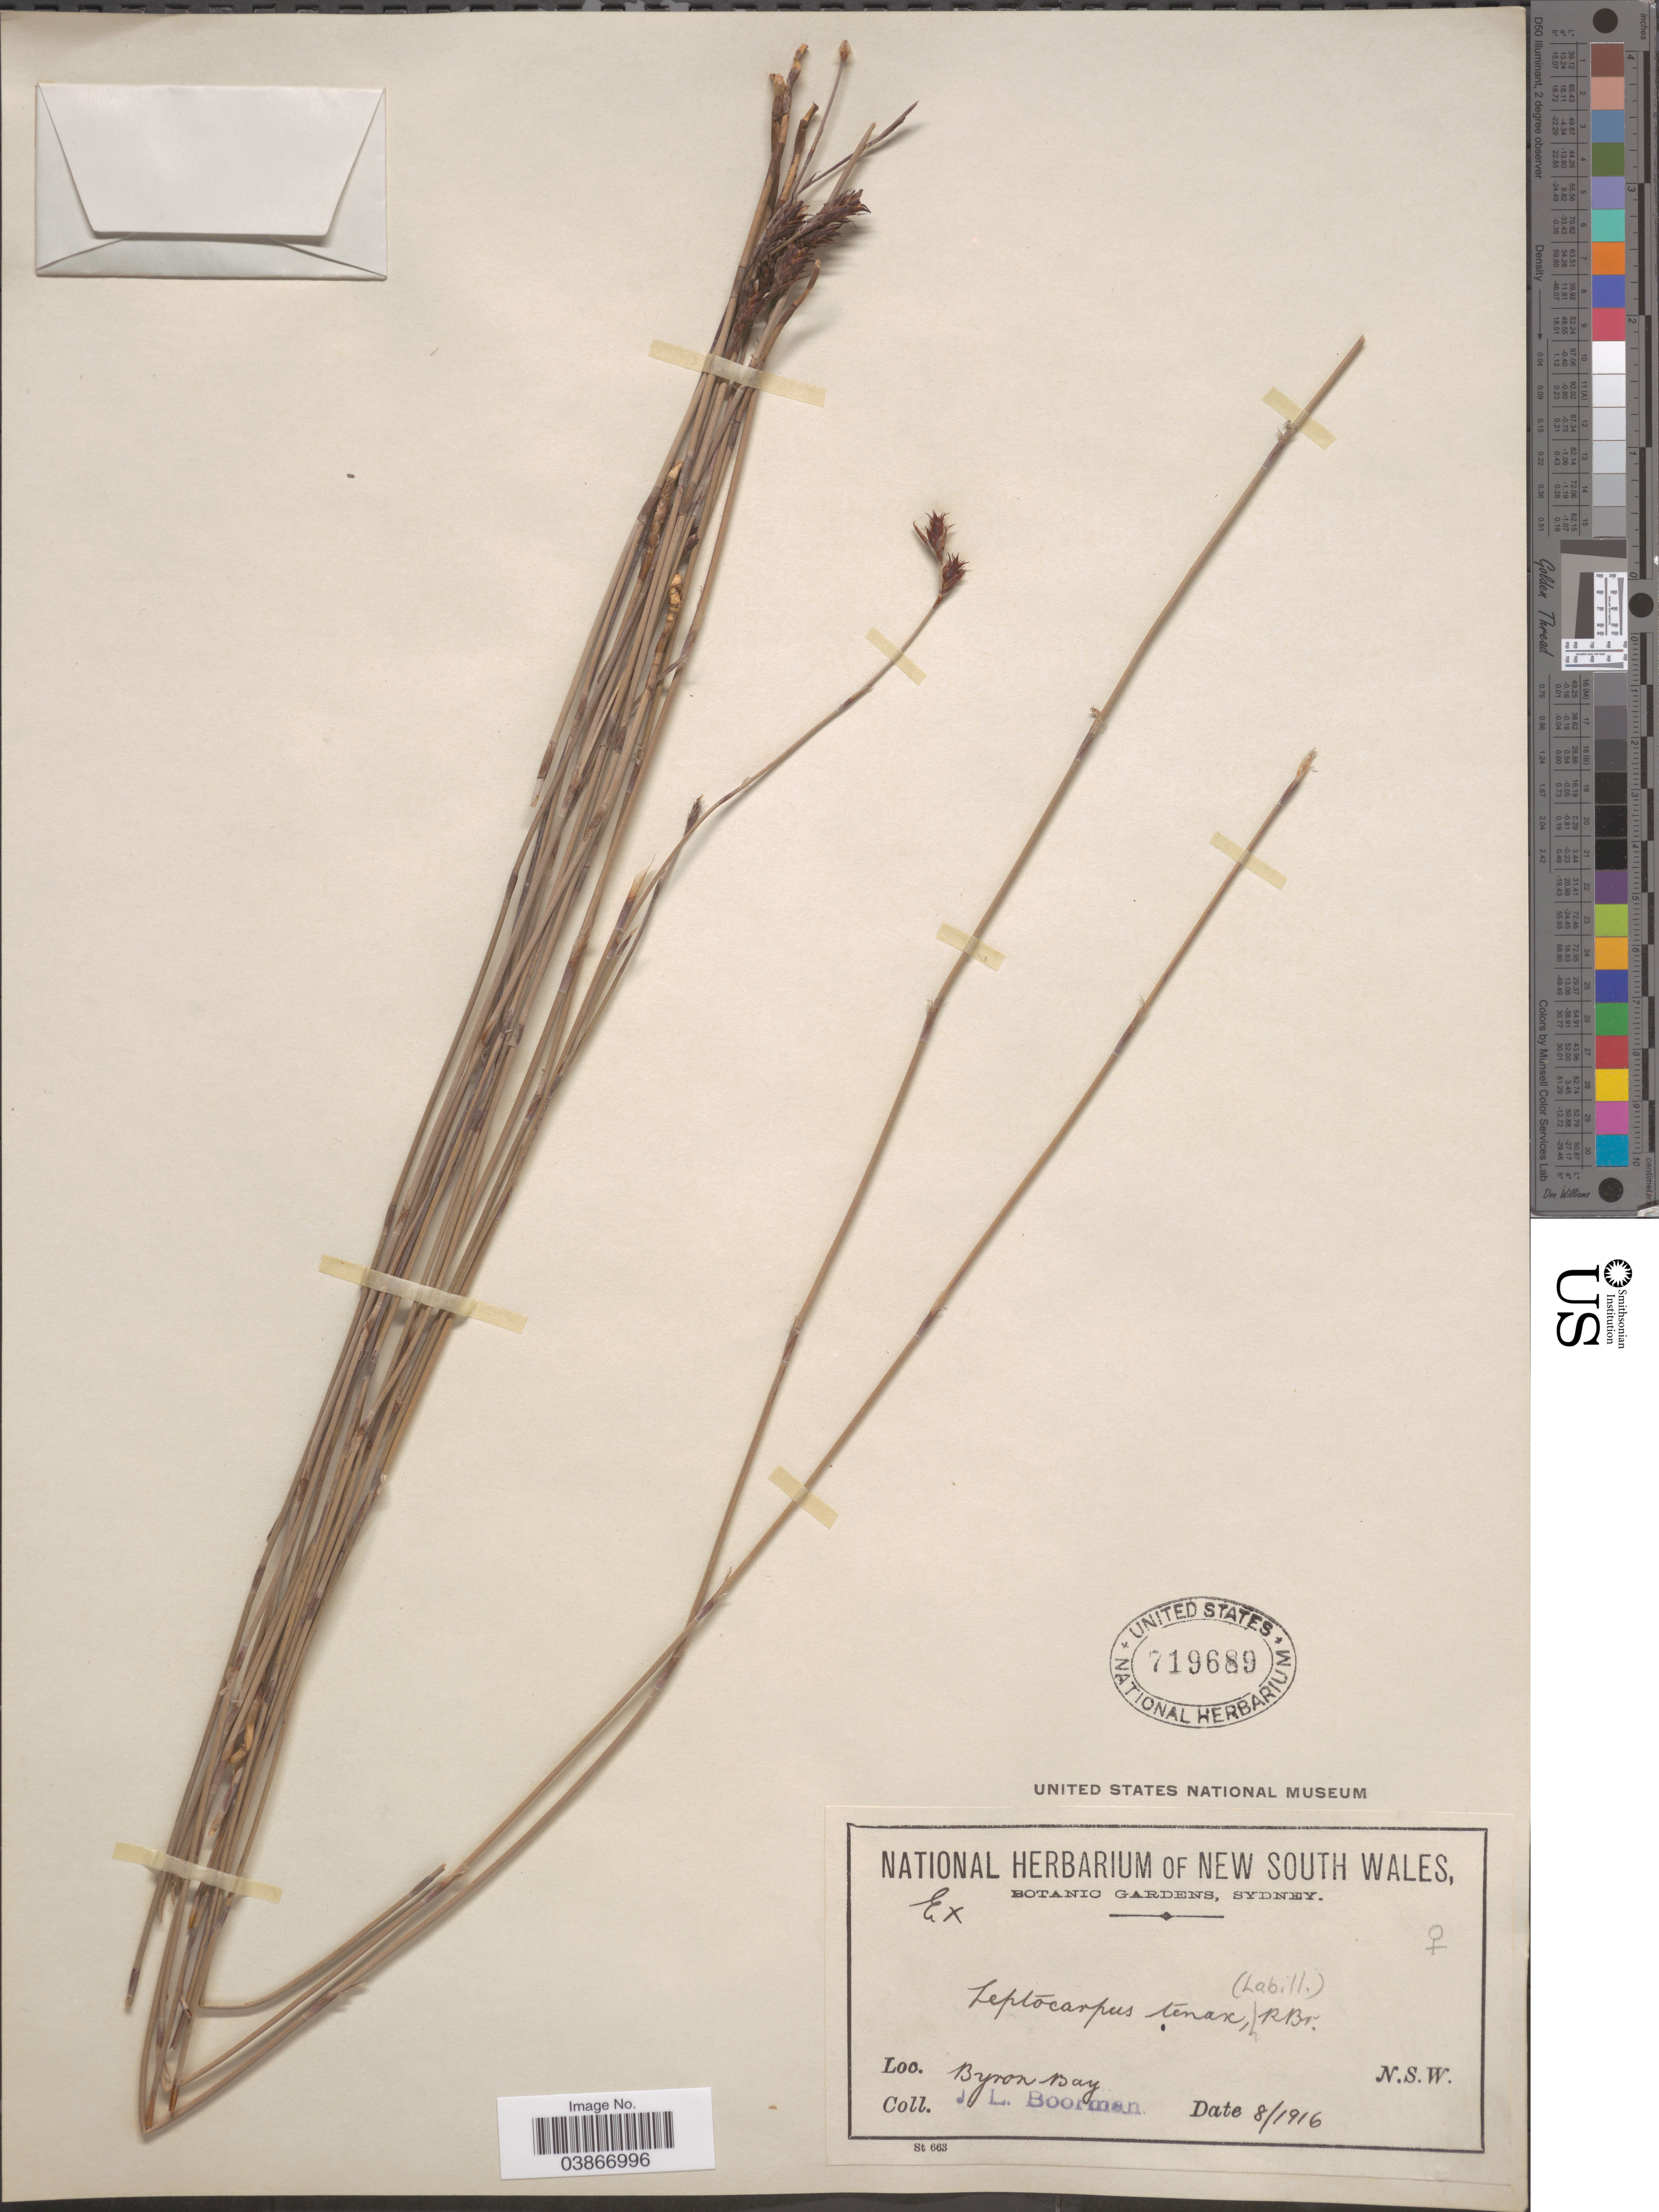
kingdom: Plantae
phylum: Tracheophyta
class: Liliopsida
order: Poales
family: Restionaceae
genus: Leptocarpus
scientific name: Leptocarpus tenax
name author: (Labill.) R. Br.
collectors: J. Boorman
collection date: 1916-08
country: Australia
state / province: New South Wales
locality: Byron Bay.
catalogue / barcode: US 719689